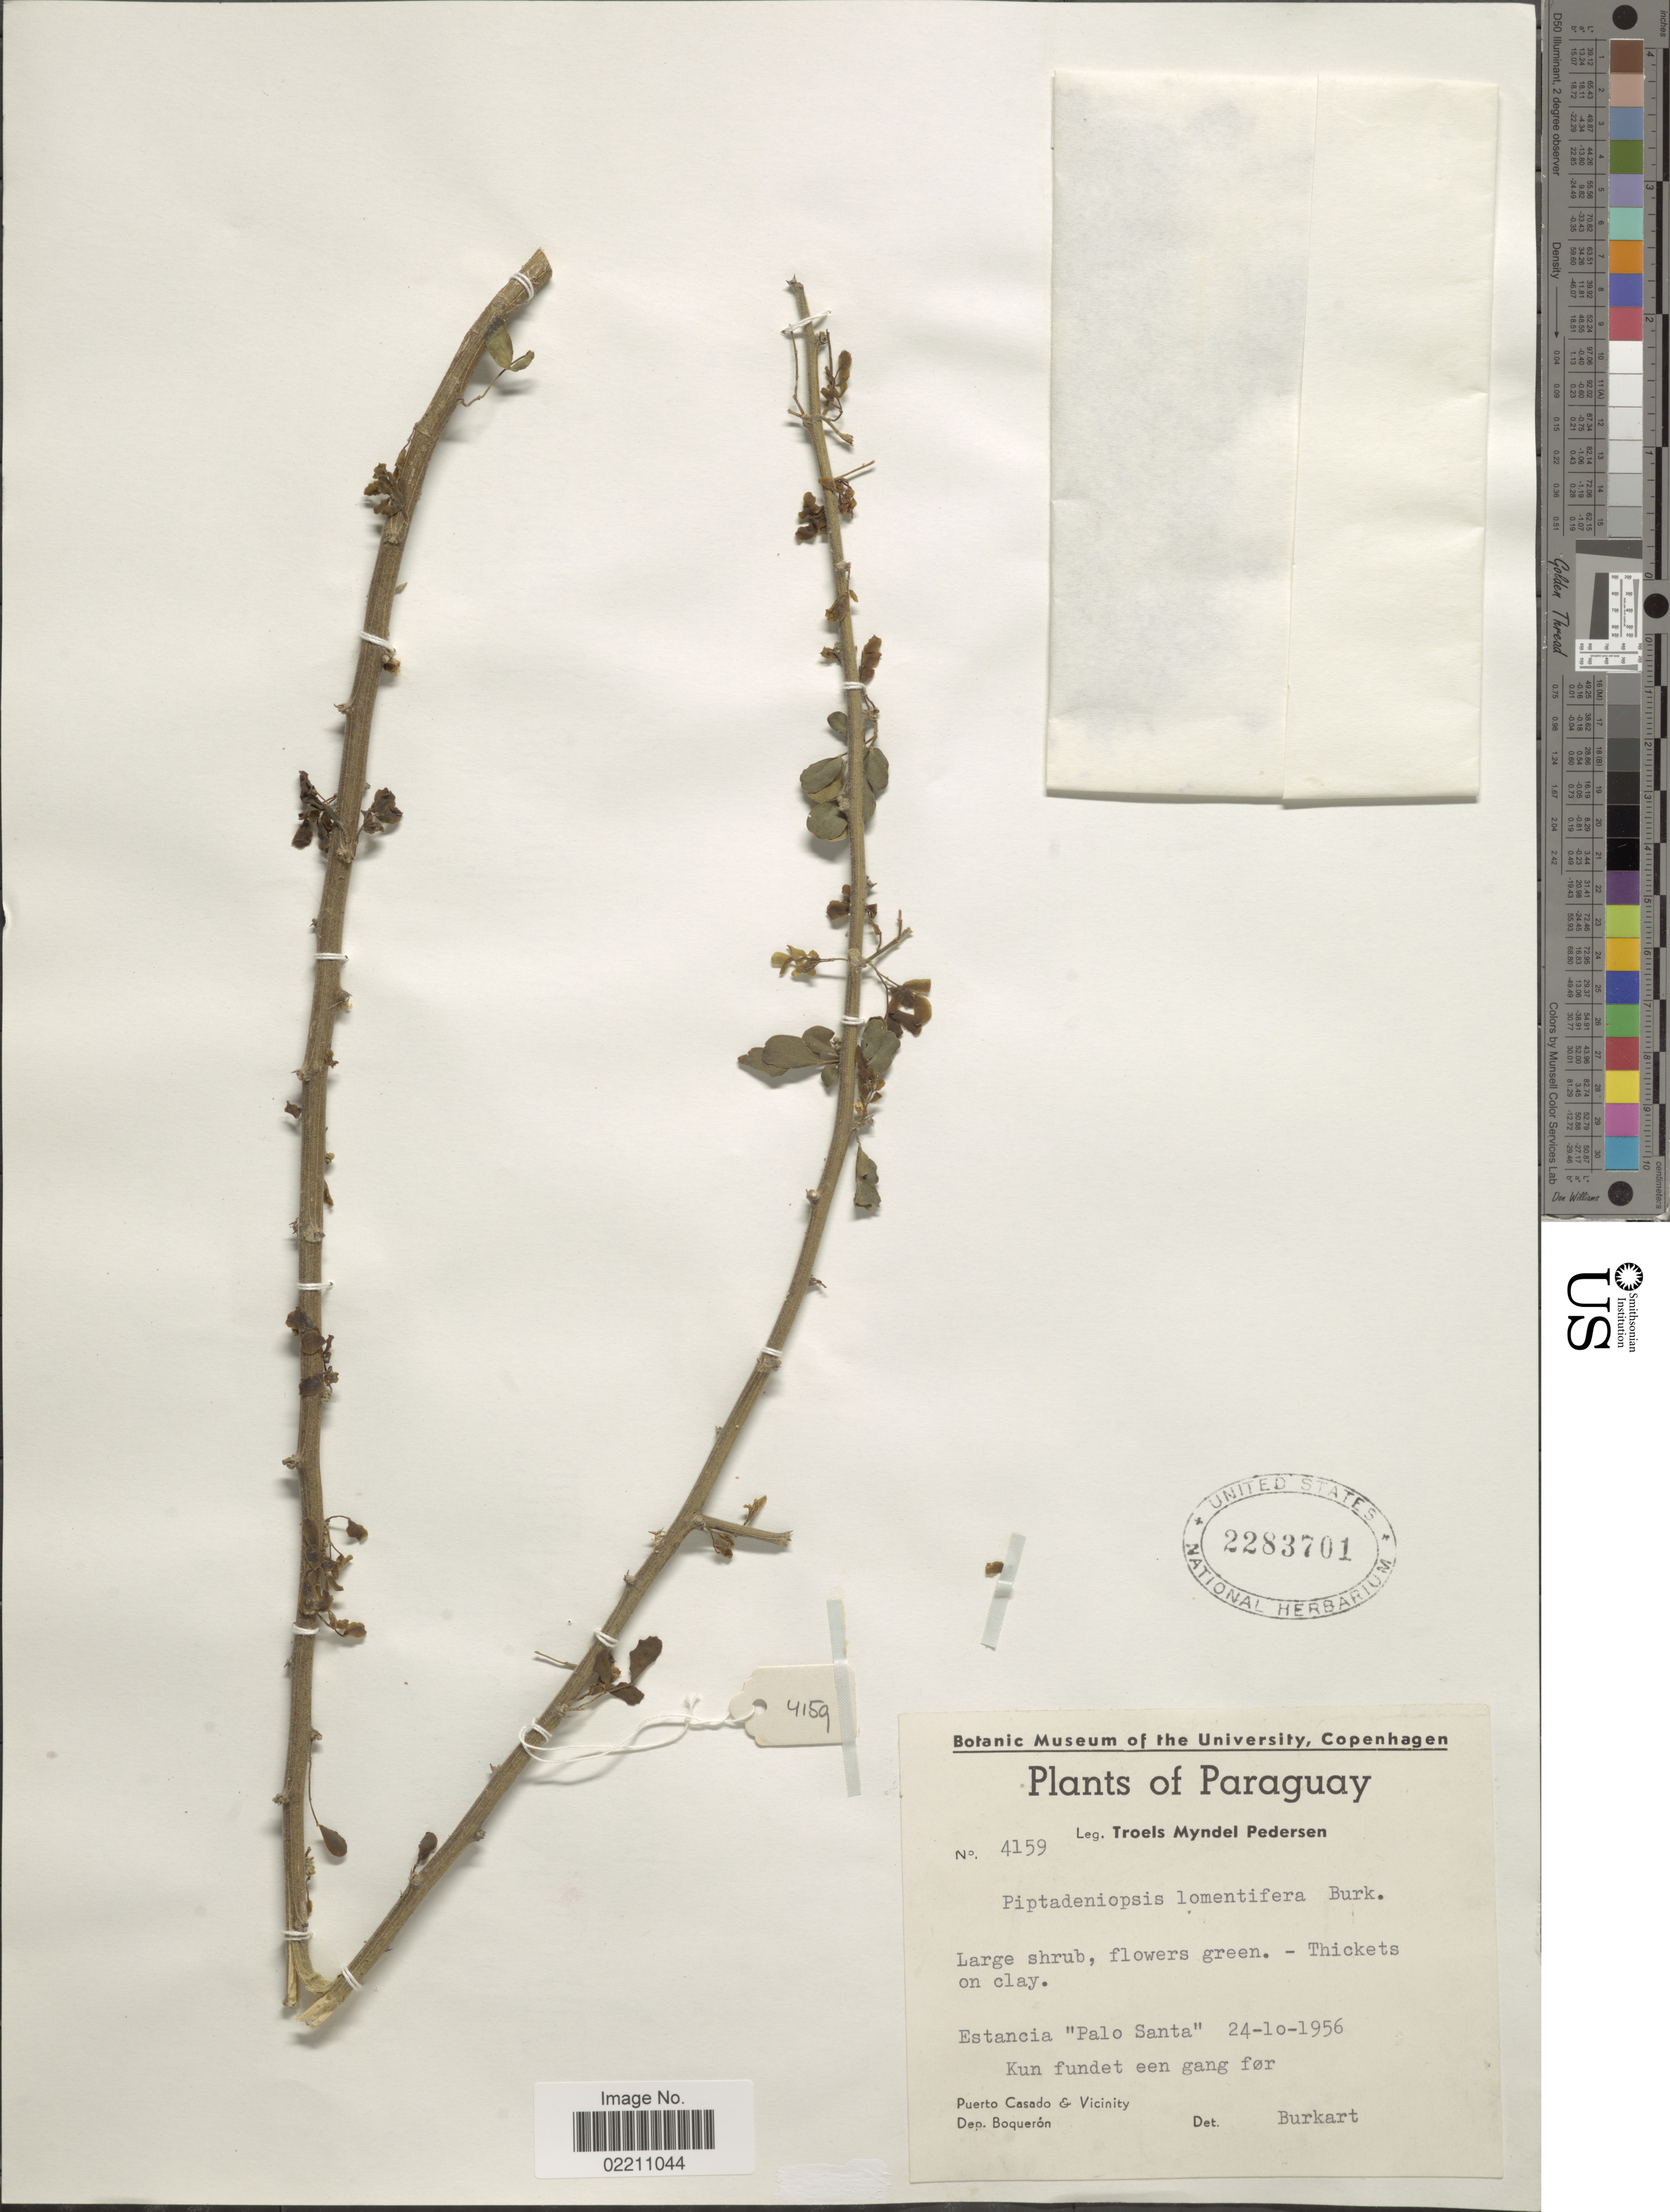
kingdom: Plantae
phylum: Tracheophyta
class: Magnoliopsida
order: Fabales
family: Fabaceae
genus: Piptadeniopsis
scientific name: Piptadeniopsis sp.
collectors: T. Pederson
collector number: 4159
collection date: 1956-10-24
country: Paraguay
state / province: Boqueron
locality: Estancia "Palo Santa" Puerto Casado & Vicinity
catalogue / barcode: US 2283701